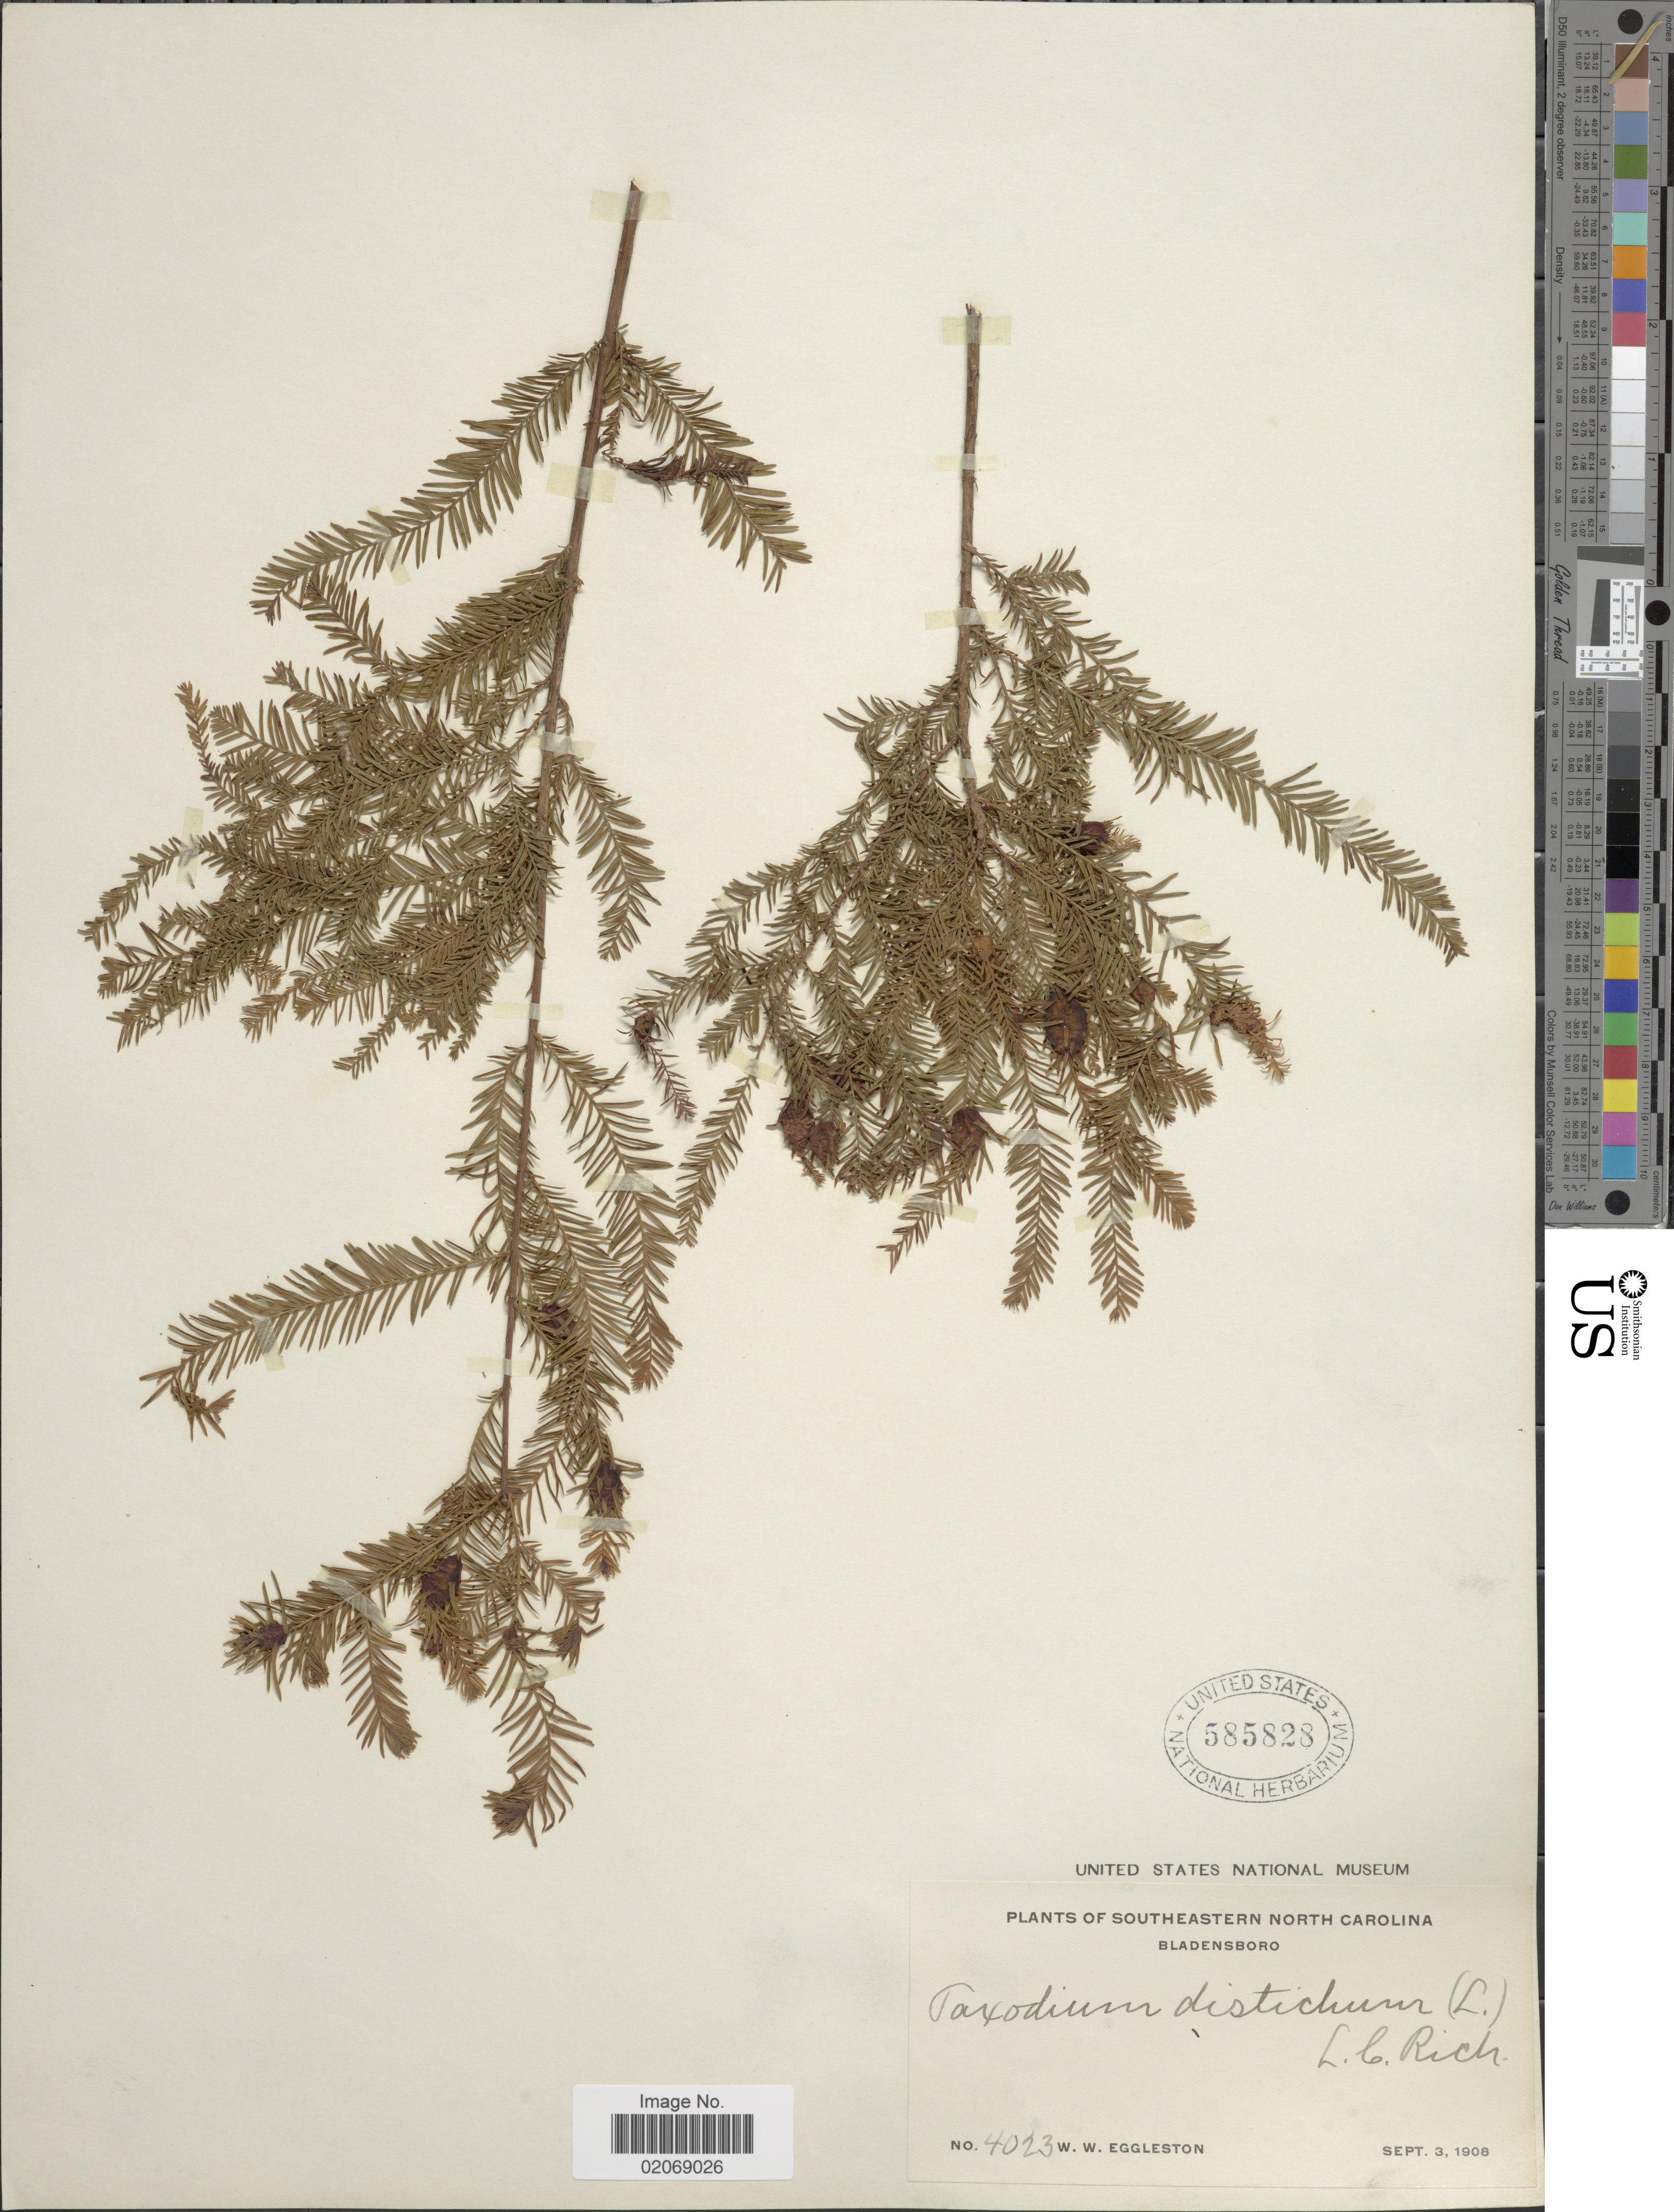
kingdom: Plantae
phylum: Tracheophyta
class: Pinopsida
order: Pinales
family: Cupressaceae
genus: Taxodium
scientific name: Taxodium distichum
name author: (L.) Rich.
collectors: W. W. Eggleston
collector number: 4023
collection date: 1908-09-03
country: United States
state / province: North Carolina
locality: Souhteastern North Carolina, Bladensboro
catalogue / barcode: US 585828